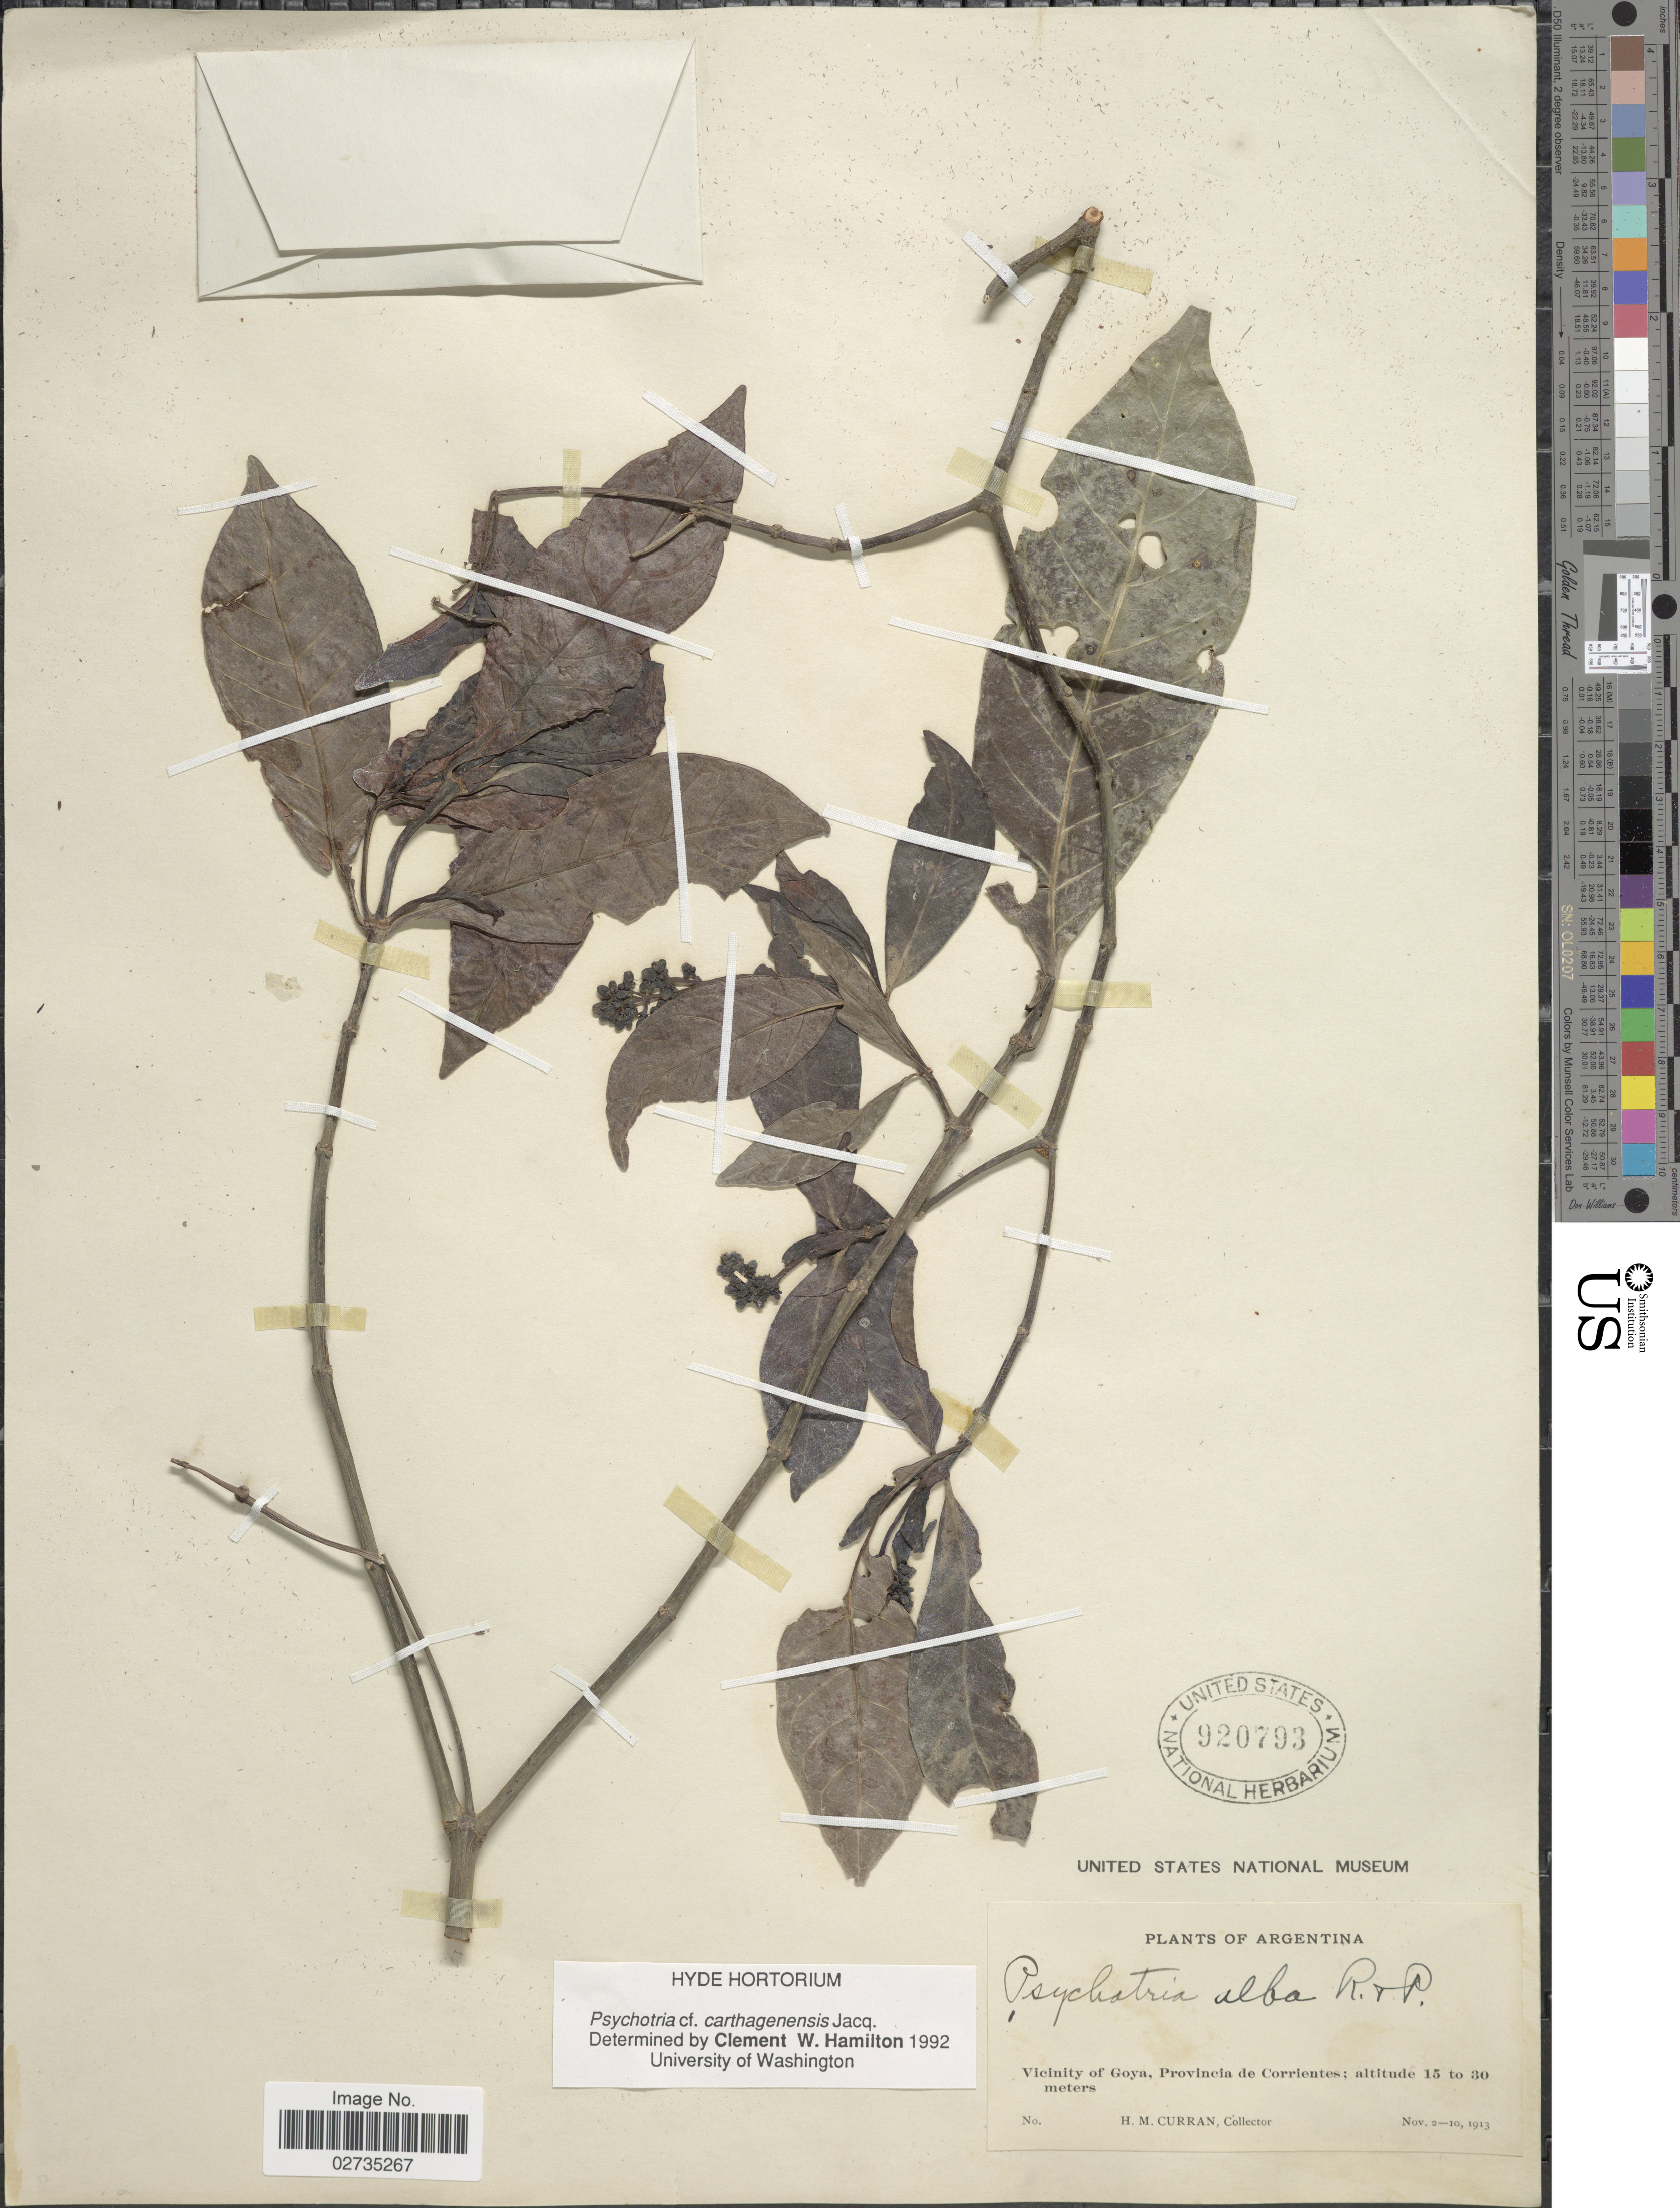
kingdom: Plantae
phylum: Tracheophyta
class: Magnoliopsida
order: Gentianales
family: Rubiaceae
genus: Psychotria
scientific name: Psychotria carthagenensis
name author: Jacq.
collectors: H. M. Curran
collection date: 1913-11-02/1913-11-10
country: Argentina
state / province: Corrientes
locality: Vicinity of Goya, Provincia de Corrientes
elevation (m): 15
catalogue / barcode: US 920793